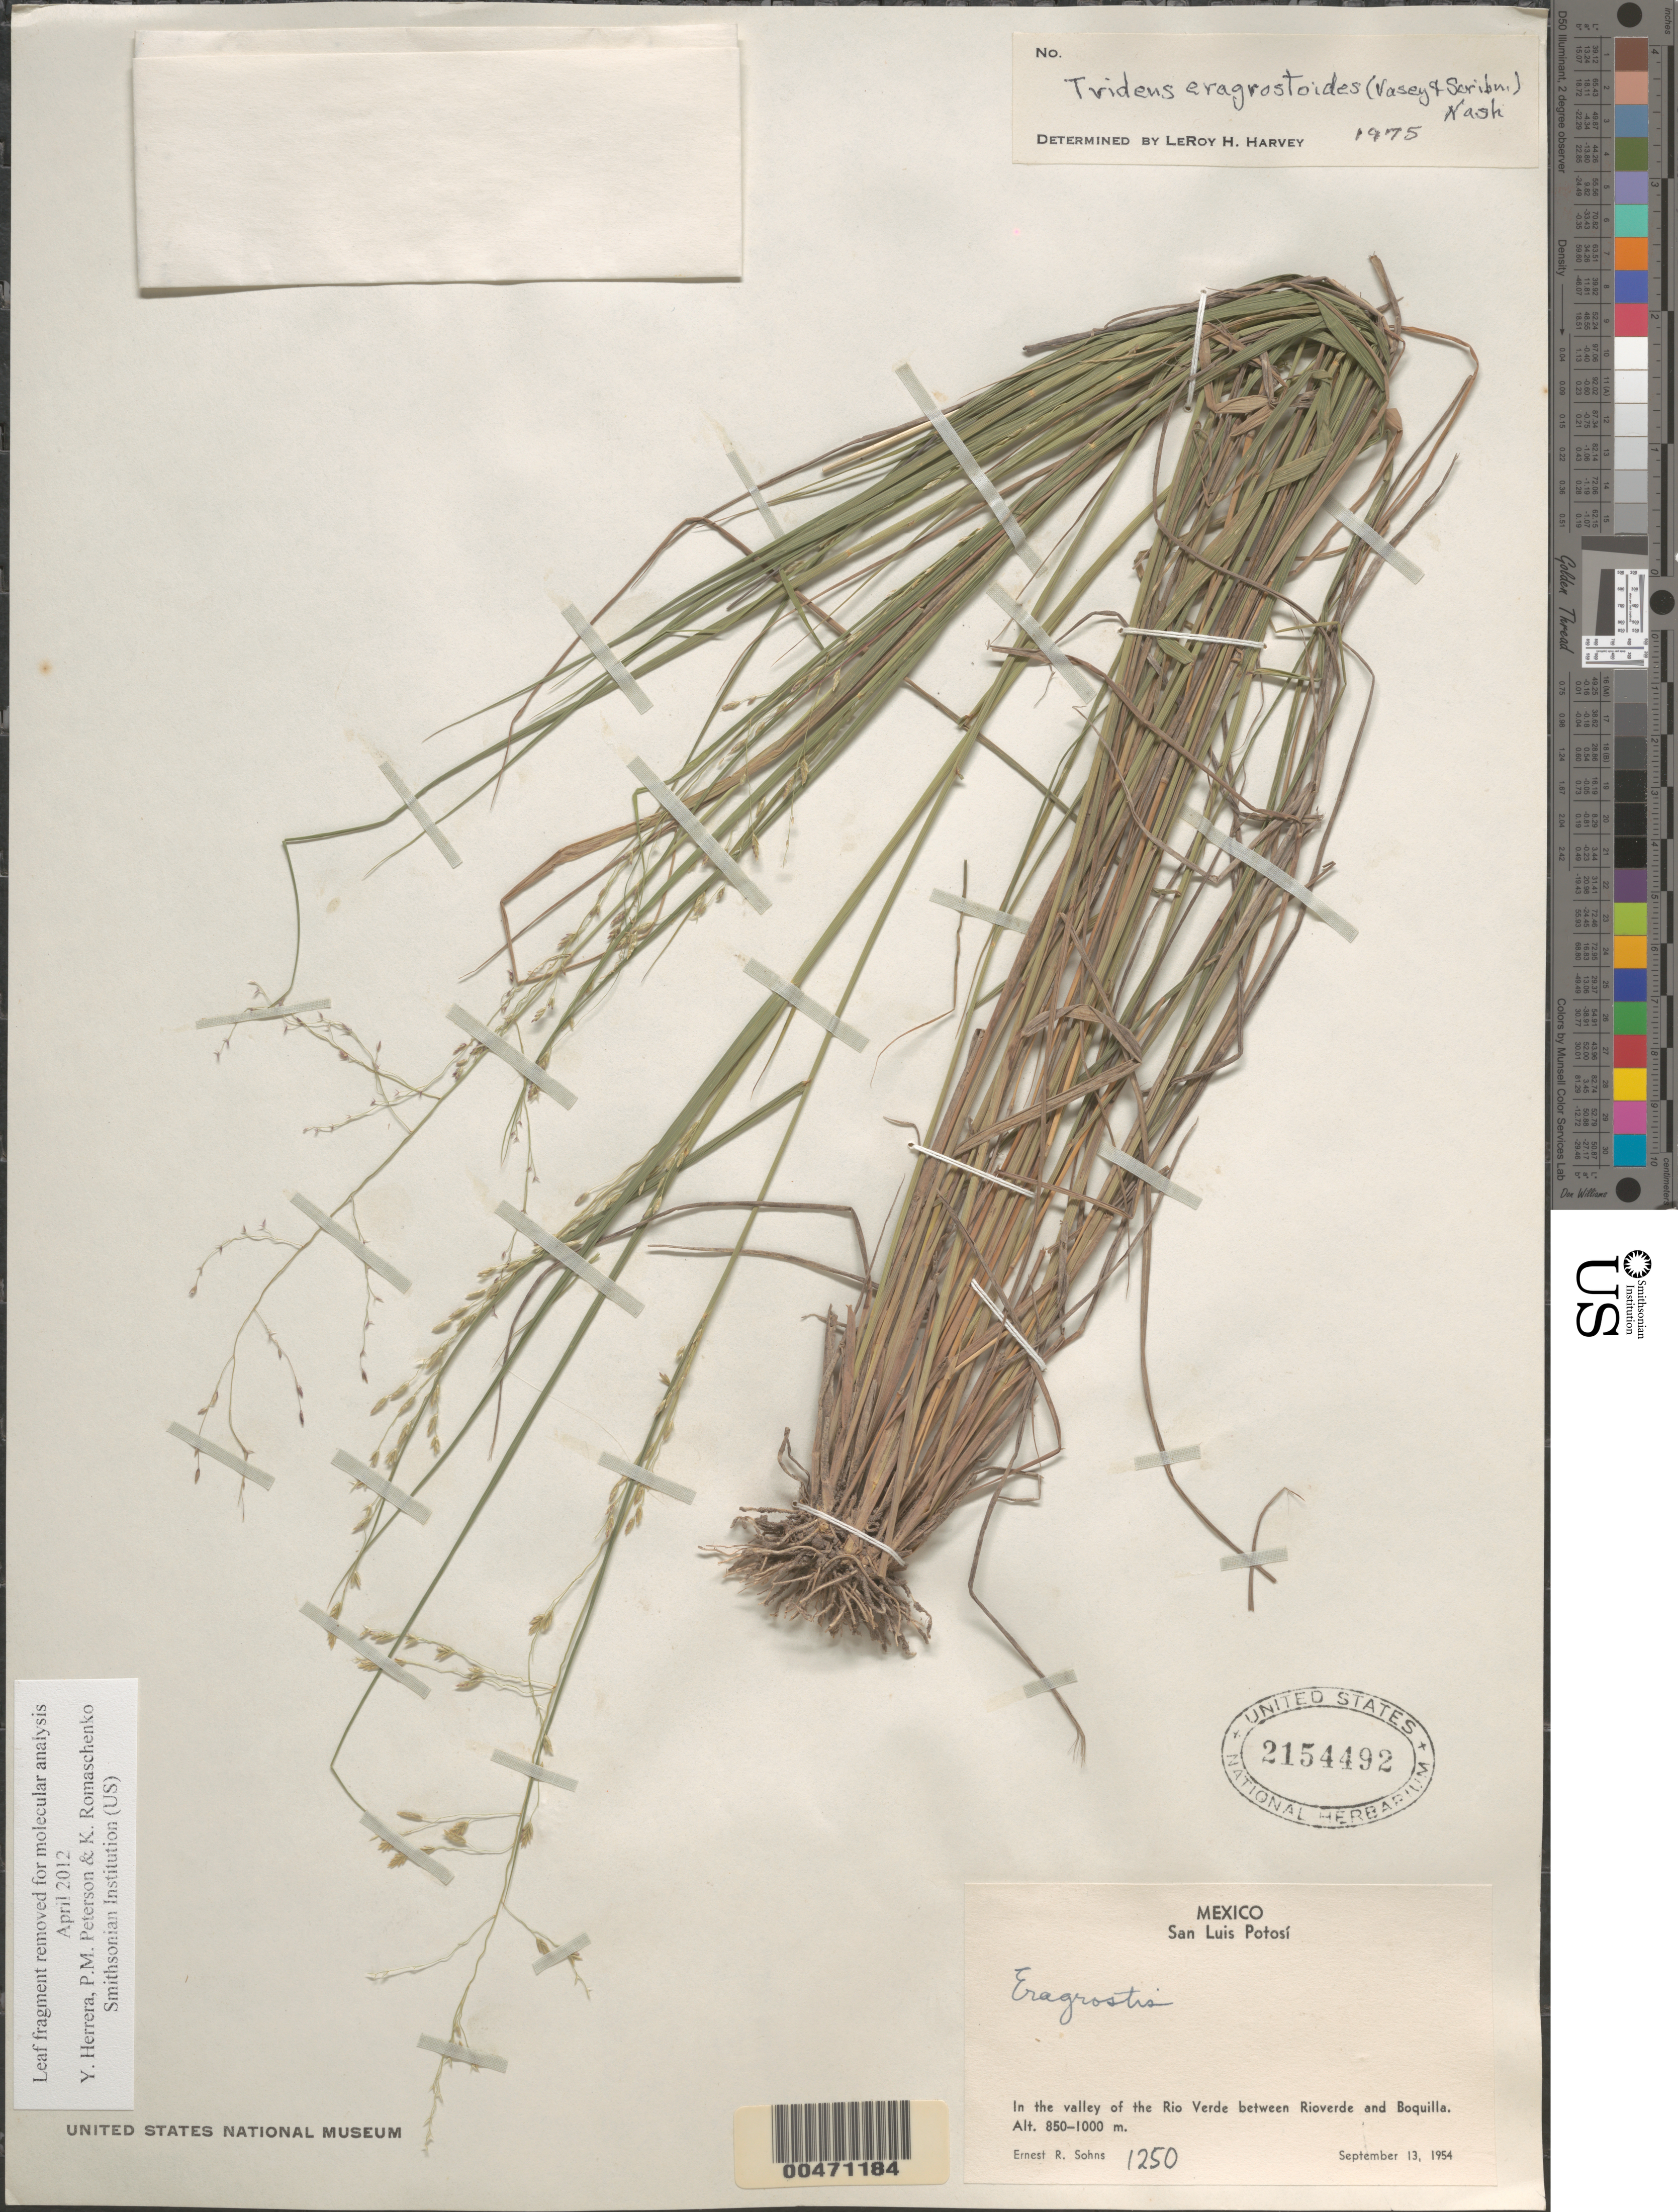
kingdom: Plantae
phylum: Tracheophyta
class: Liliopsida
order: Poales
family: Poaceae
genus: Tridens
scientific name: Tridens eragrostoides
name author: (Vasey & Scribn.) Nash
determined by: Harvey, L. H.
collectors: E. R. Sohns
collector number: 1250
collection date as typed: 13 Sep 1954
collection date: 1954-09-13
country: Mexico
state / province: San Luis Potosi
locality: In the valley of the Rio Verde between Rioverde & Boquilla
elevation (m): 850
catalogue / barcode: US 2154492